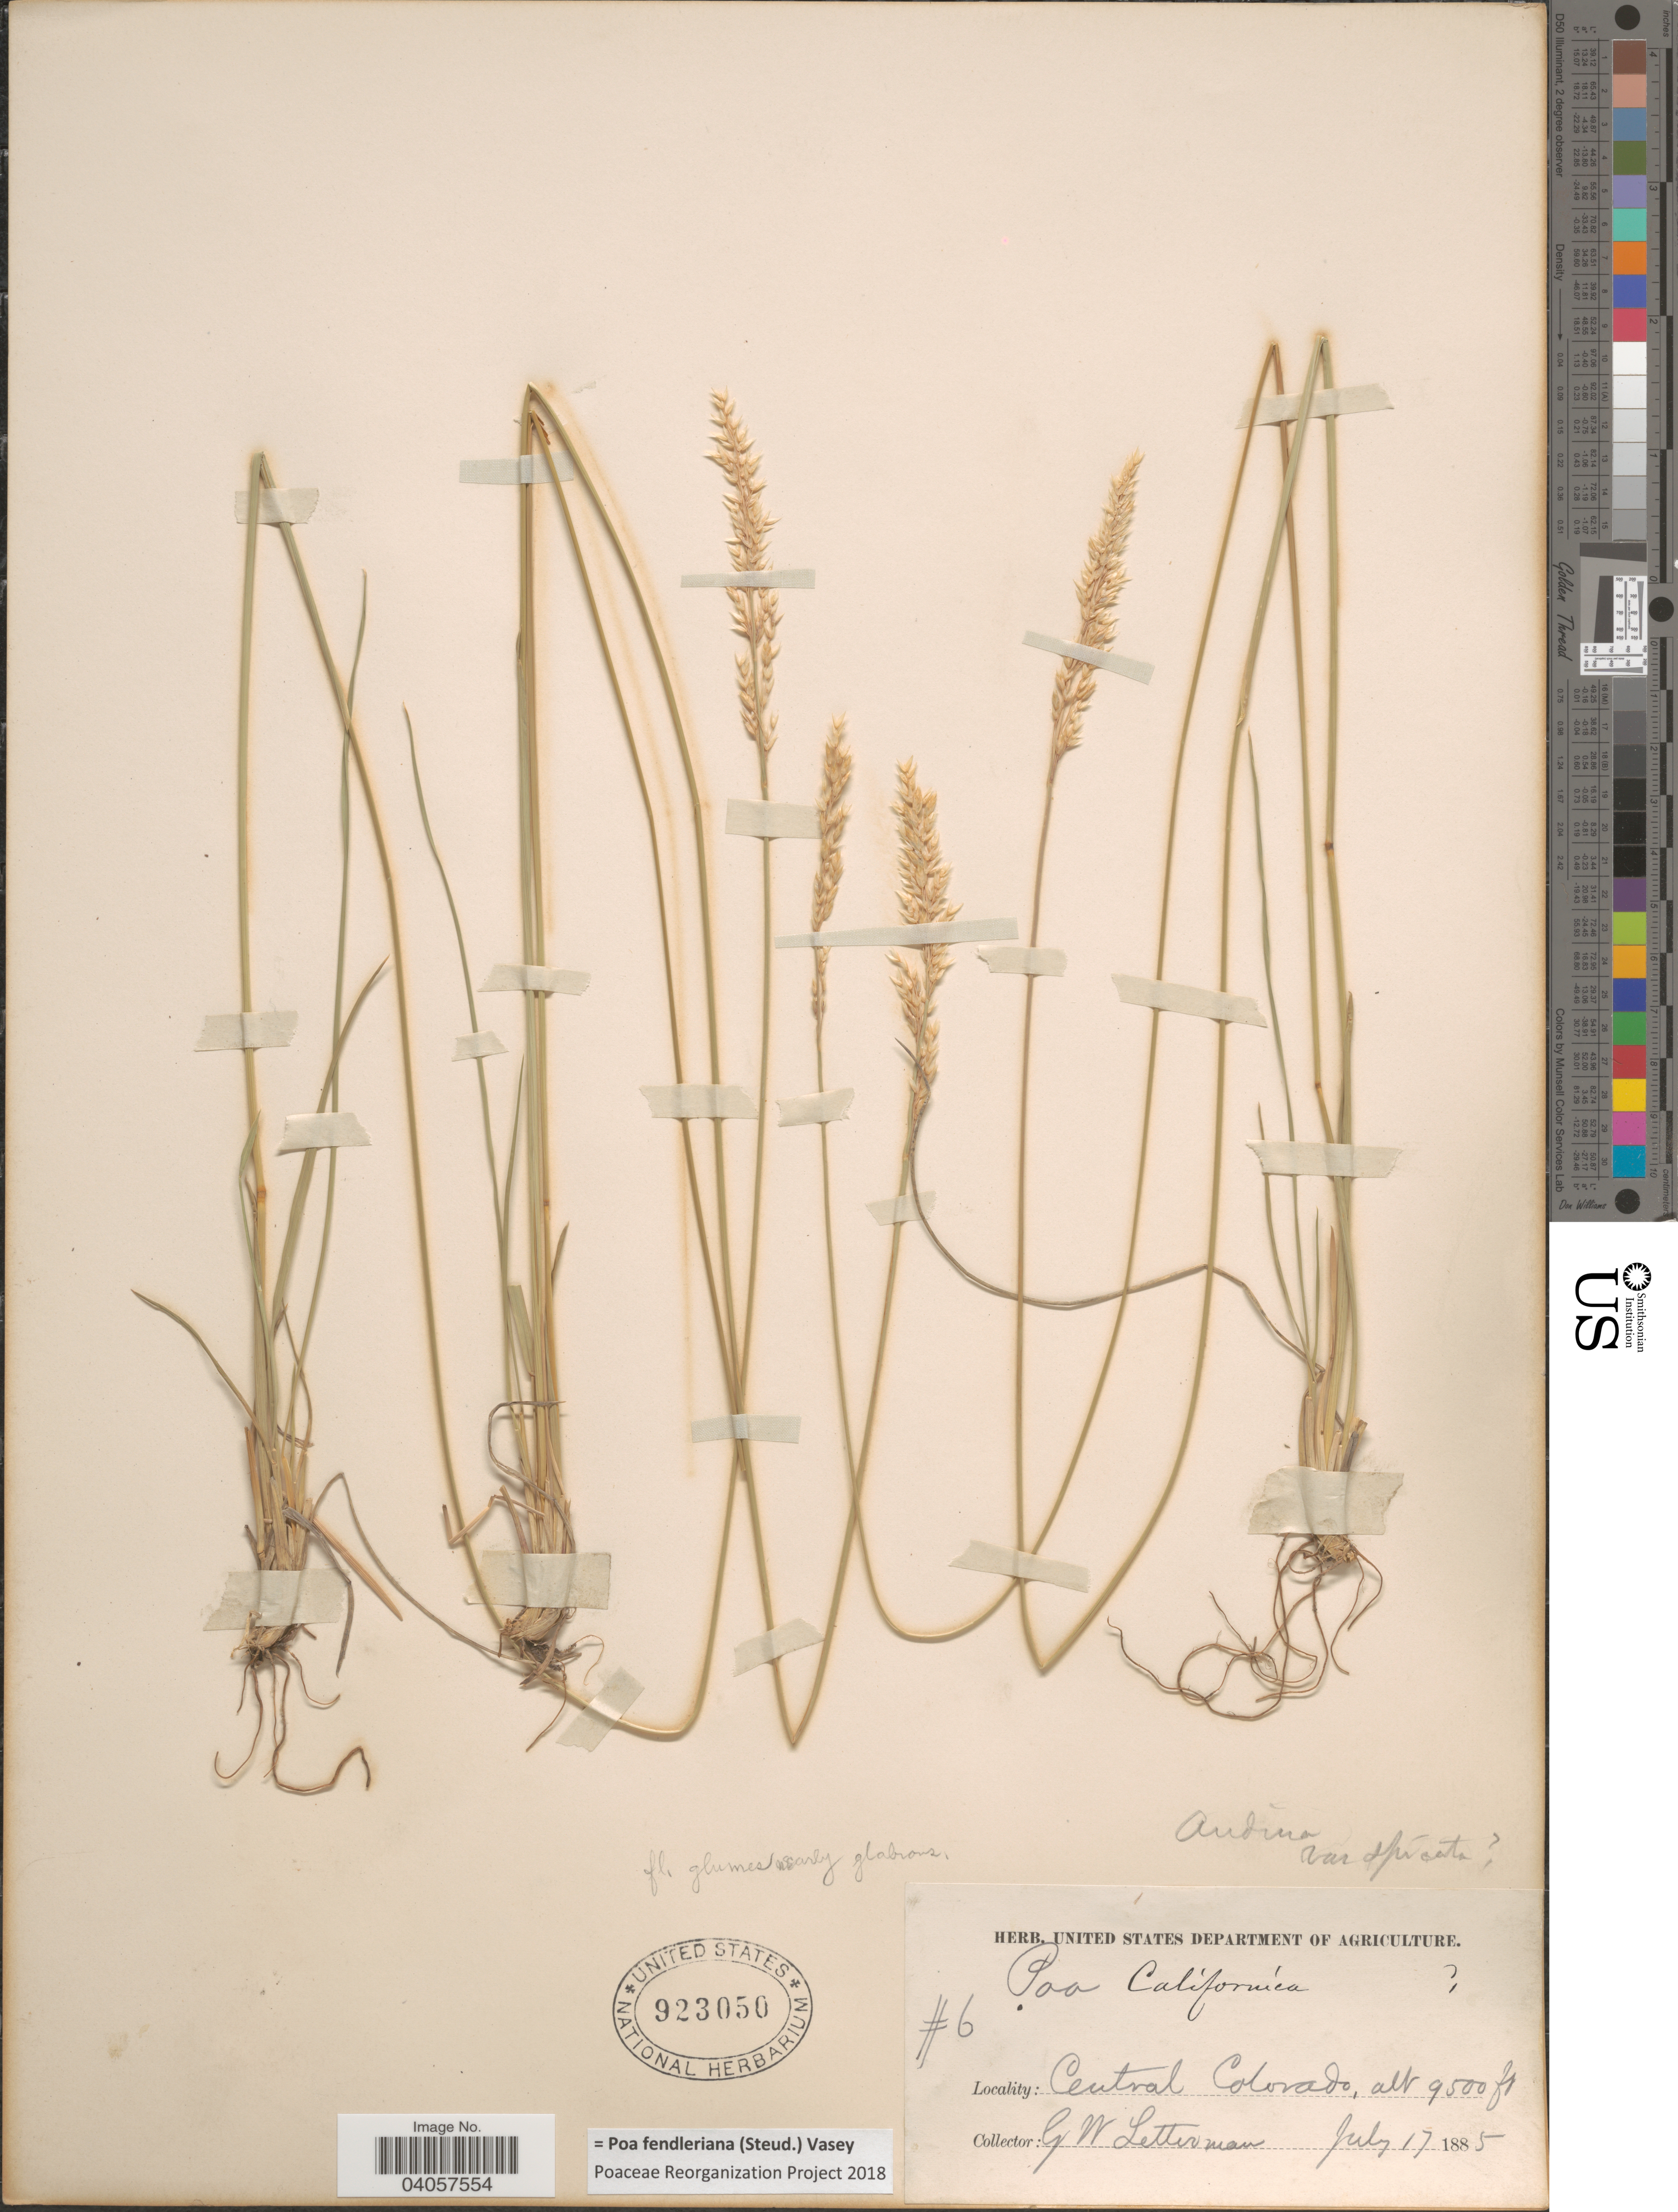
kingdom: Plantae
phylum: Tracheophyta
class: Liliopsida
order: Poales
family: Poaceae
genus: Poa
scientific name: Poa fendleriana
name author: (Steud.) Vasey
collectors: G. W. Letterman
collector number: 6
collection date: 1885-07-17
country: United States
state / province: Colorado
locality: Central Colorado.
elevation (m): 2896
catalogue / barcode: US 923050